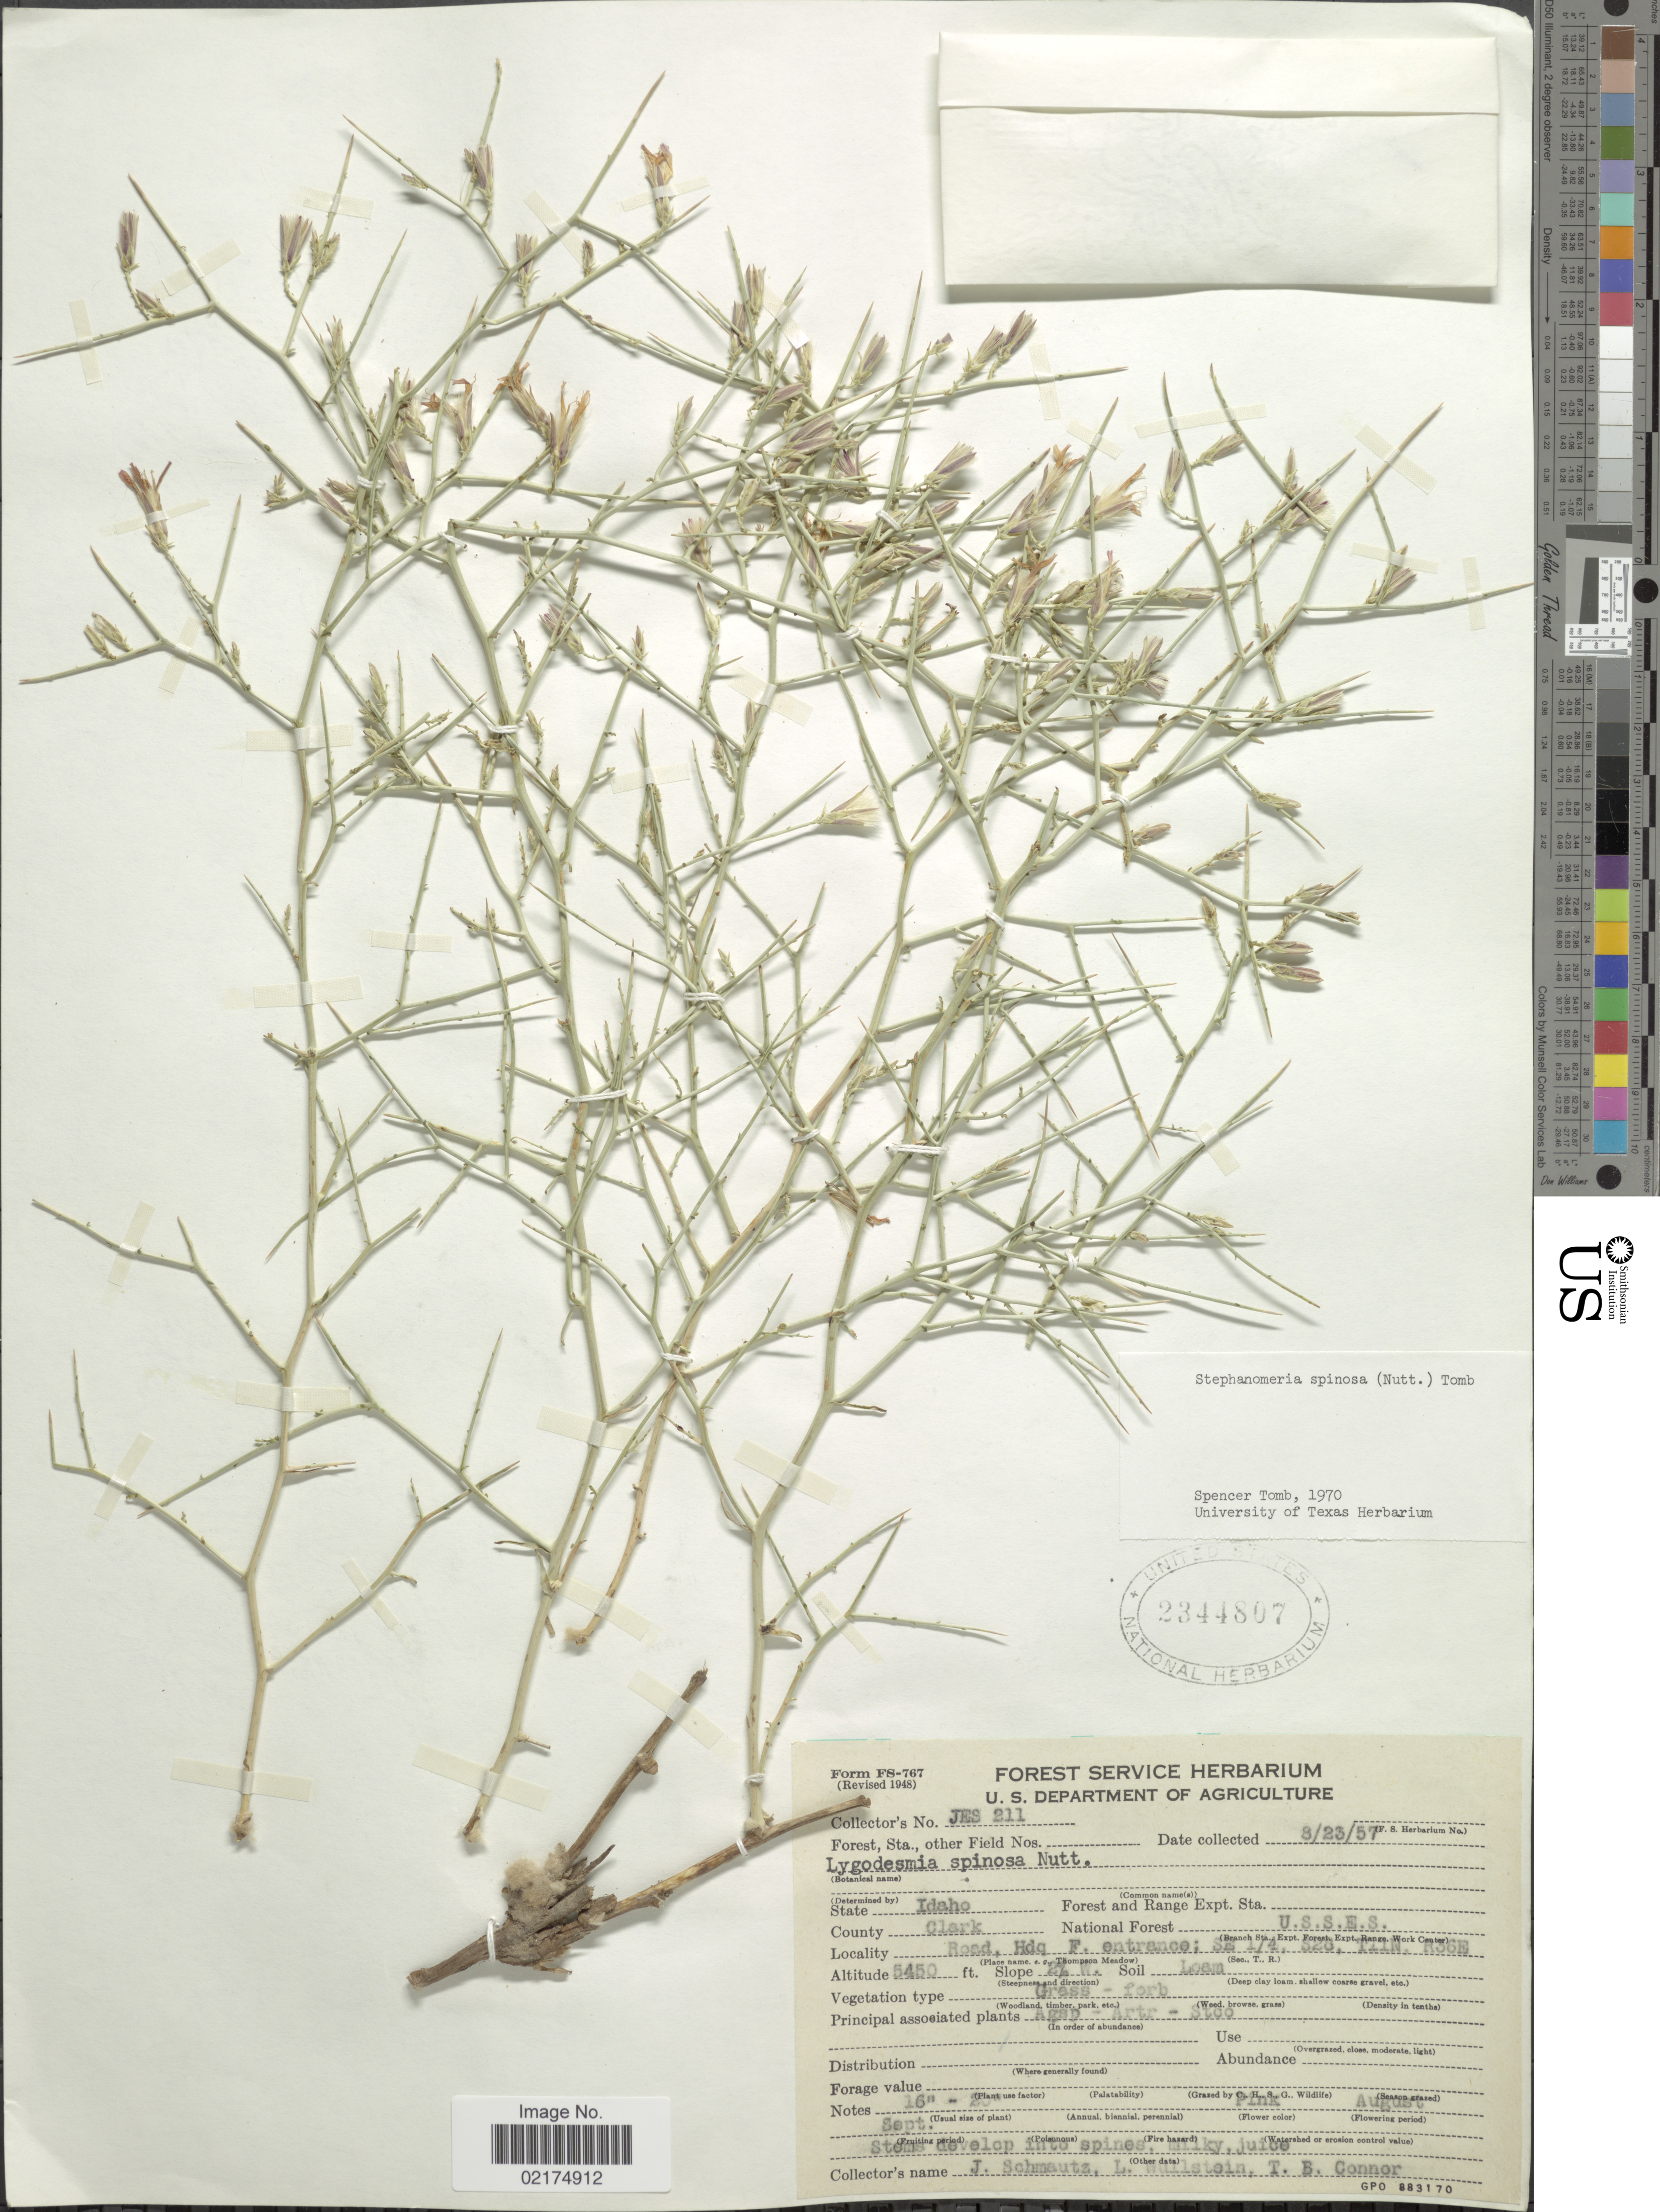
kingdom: Plantae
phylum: Tracheophyta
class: Magnoliopsida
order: Asterales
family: Asteraceae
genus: Pleiacanthus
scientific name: Pleiacanthus spinosus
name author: (Nutt.) Rydb.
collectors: J. Schmautz, L. Wullstein & T. Connor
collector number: JES 211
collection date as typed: Transcribed d/m/y: 23/8/57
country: United States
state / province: Idaho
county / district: Clark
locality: National Forest U.S.S.E.S, Road, Hdq F. entrance; SE 1/4 S28, T21N, R36E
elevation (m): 1661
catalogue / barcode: US 2344807